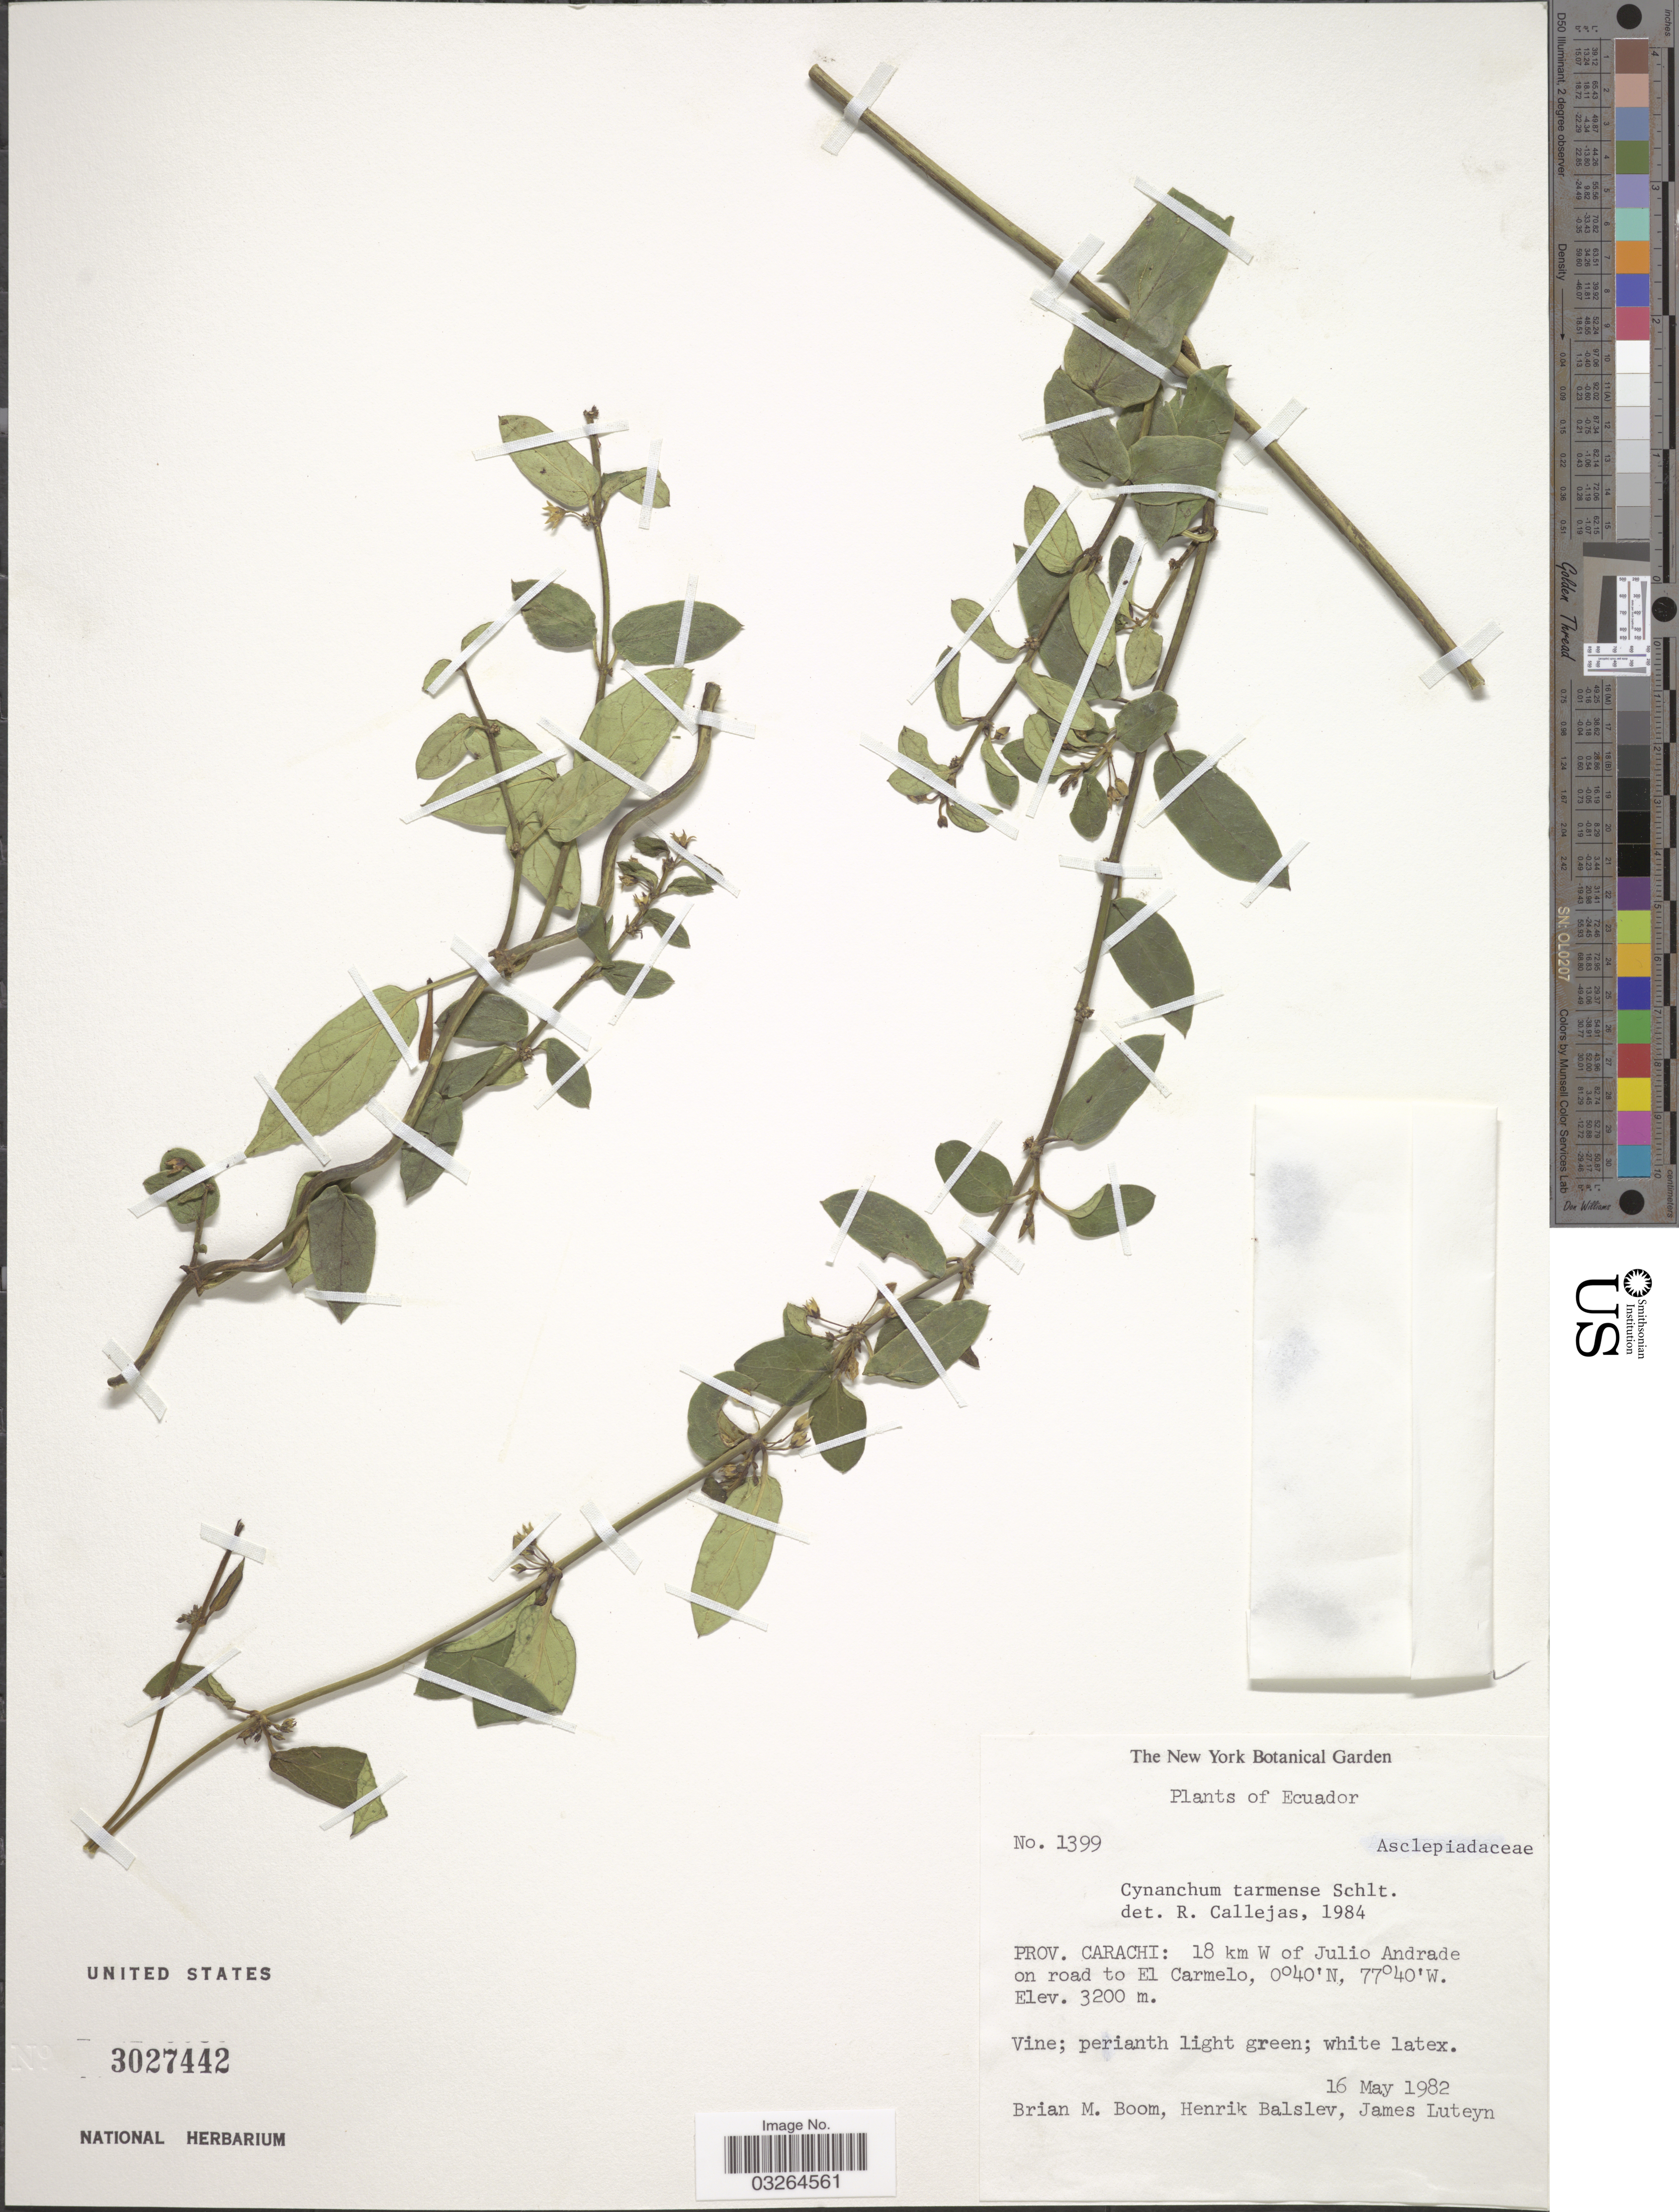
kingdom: Plantae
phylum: Tracheophyta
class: Magnoliopsida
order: Gentianales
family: Apocynaceae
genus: Cynanchum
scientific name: Cynanchum tarmense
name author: Schltr.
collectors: B. M. Boom, H. Balslev & J. L. Luteyn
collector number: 1399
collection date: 1982-05-16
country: Ecuador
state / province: Carchi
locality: Prov. Carachi: 18 km W of Julio Andrade on road to El Carmelo.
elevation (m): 3200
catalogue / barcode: US 3027442